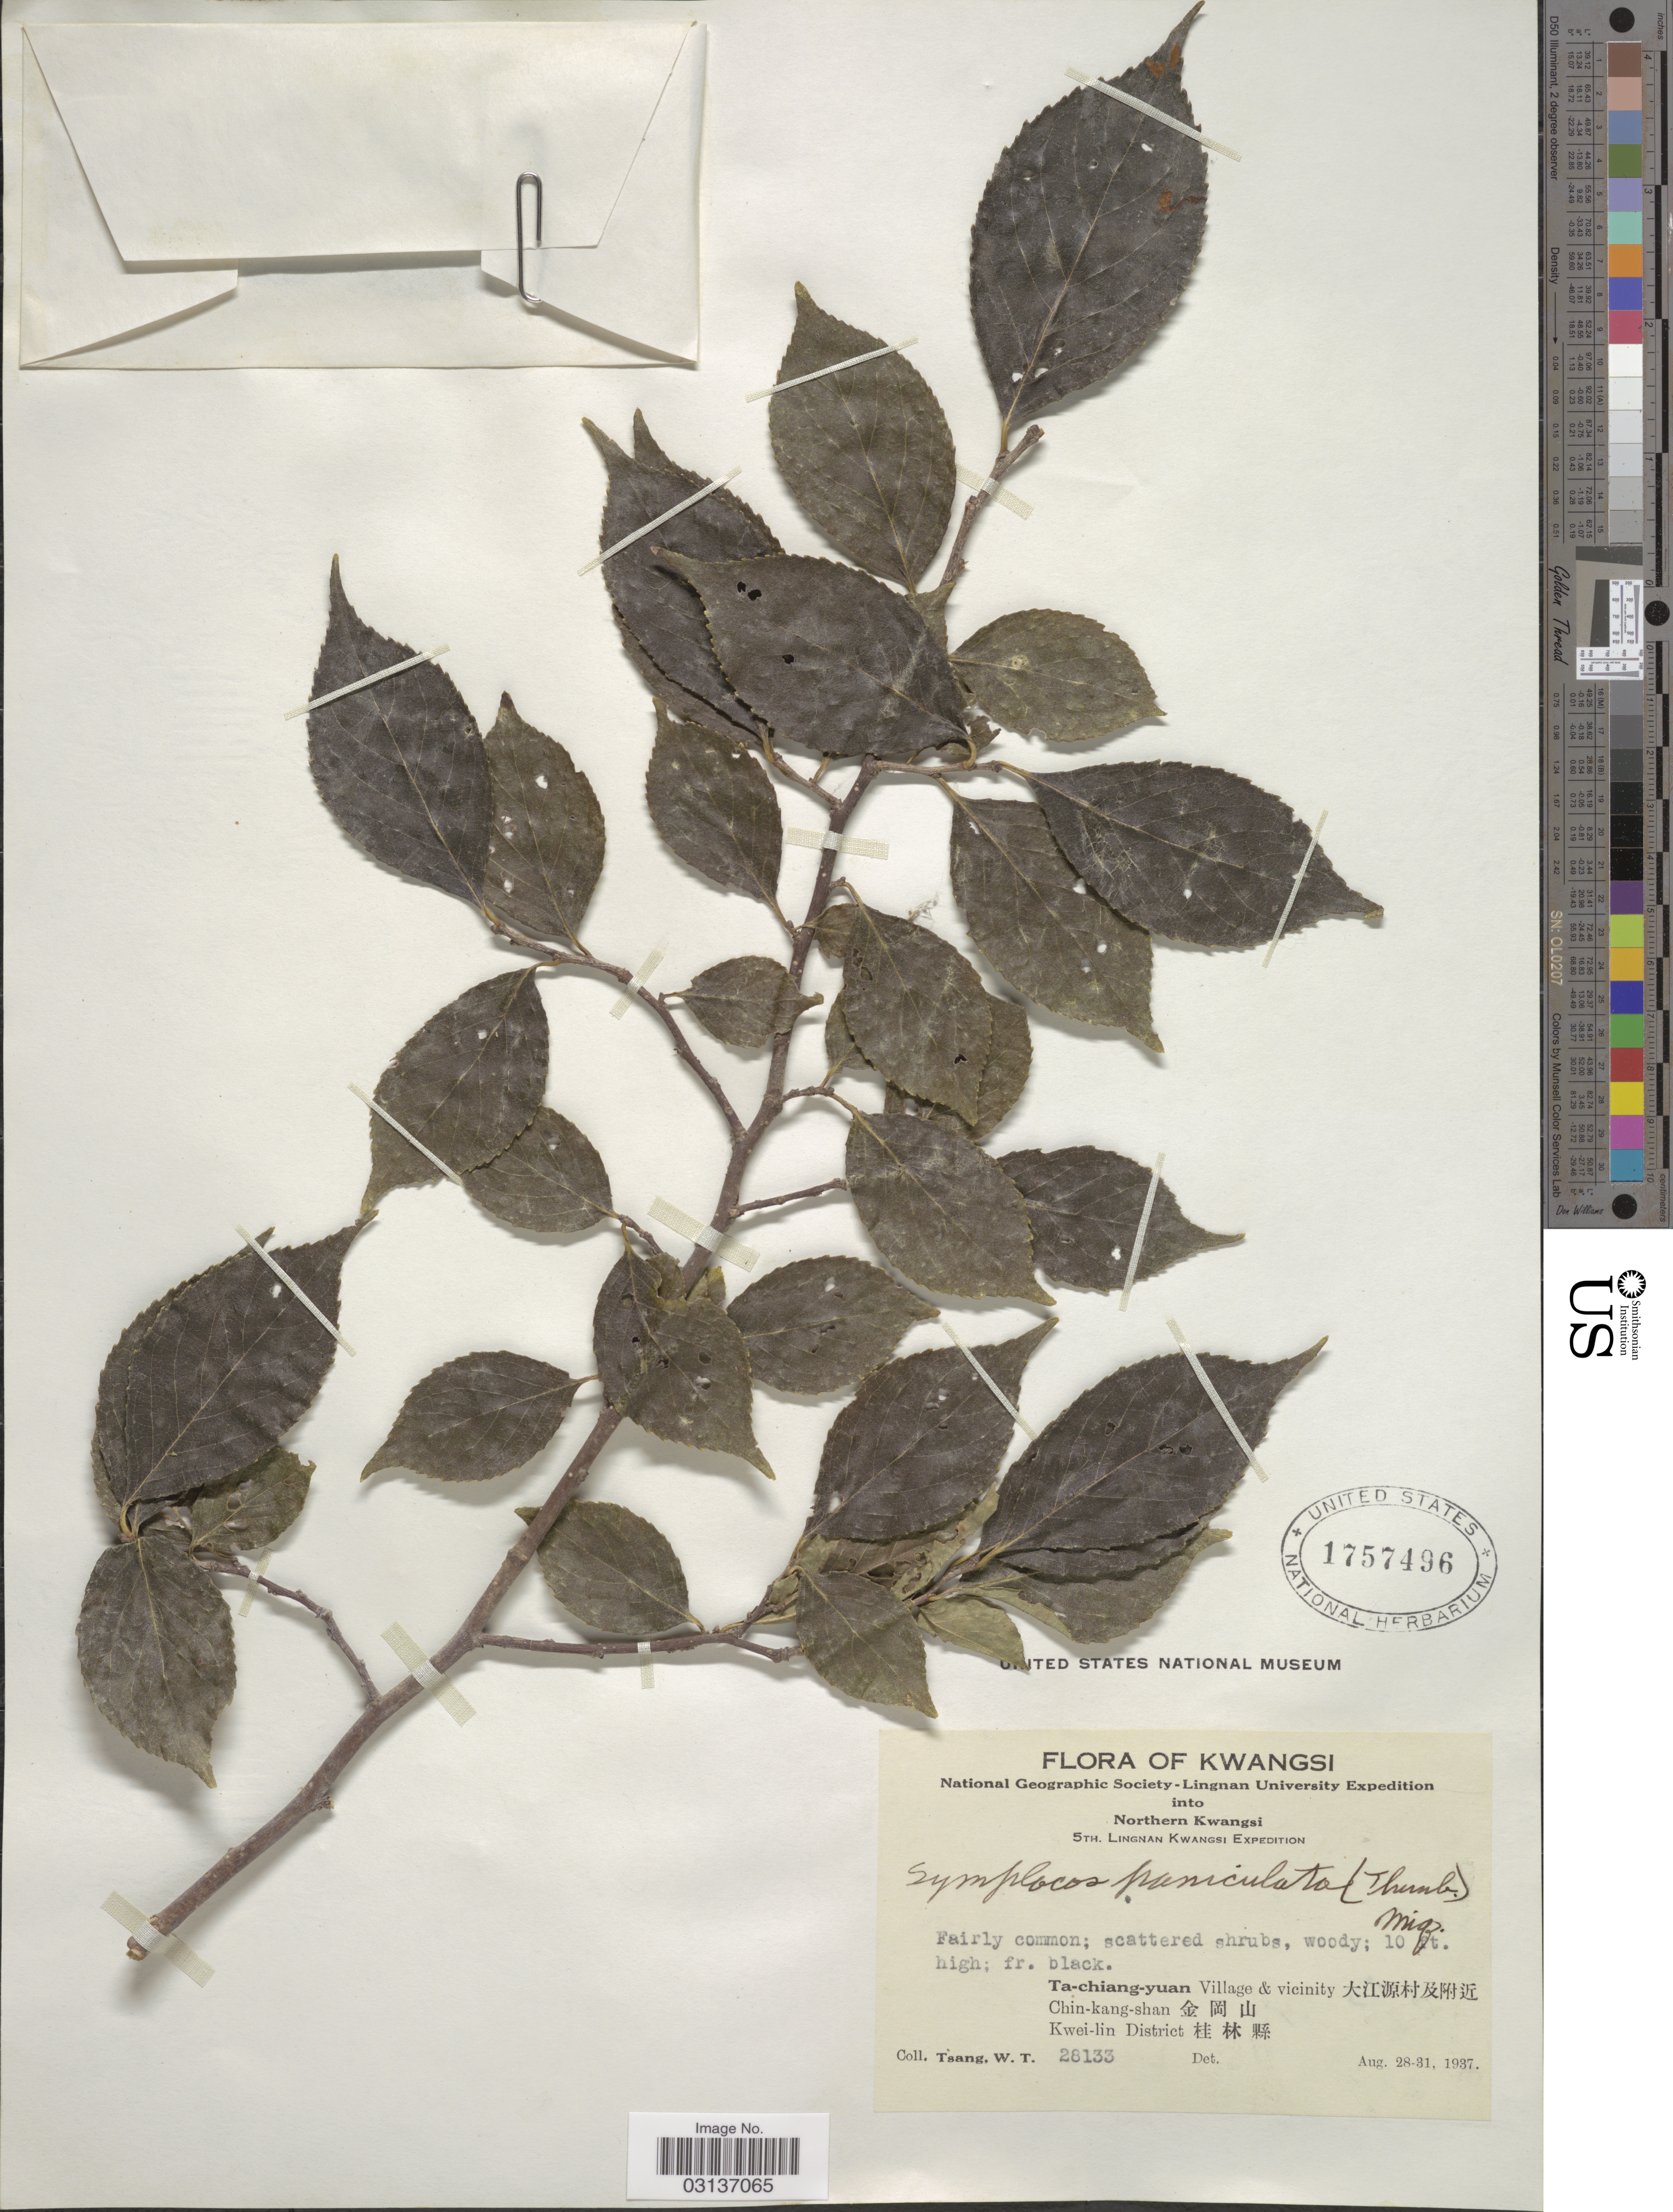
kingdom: Plantae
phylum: Tracheophyta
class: Magnoliopsida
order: Ericales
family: Symplocaceae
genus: Symplocos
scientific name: Symplocos paniculata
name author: Miq.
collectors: W. T. Tsang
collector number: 28133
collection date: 1937-08-28/1937-08-31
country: China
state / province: Guangxi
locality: Kwangsi. Northern Kwangsi. Ta-chiang-yuan Village & vicinity. Chin-kang-shan. Kwei-lin District.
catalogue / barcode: US 1757496